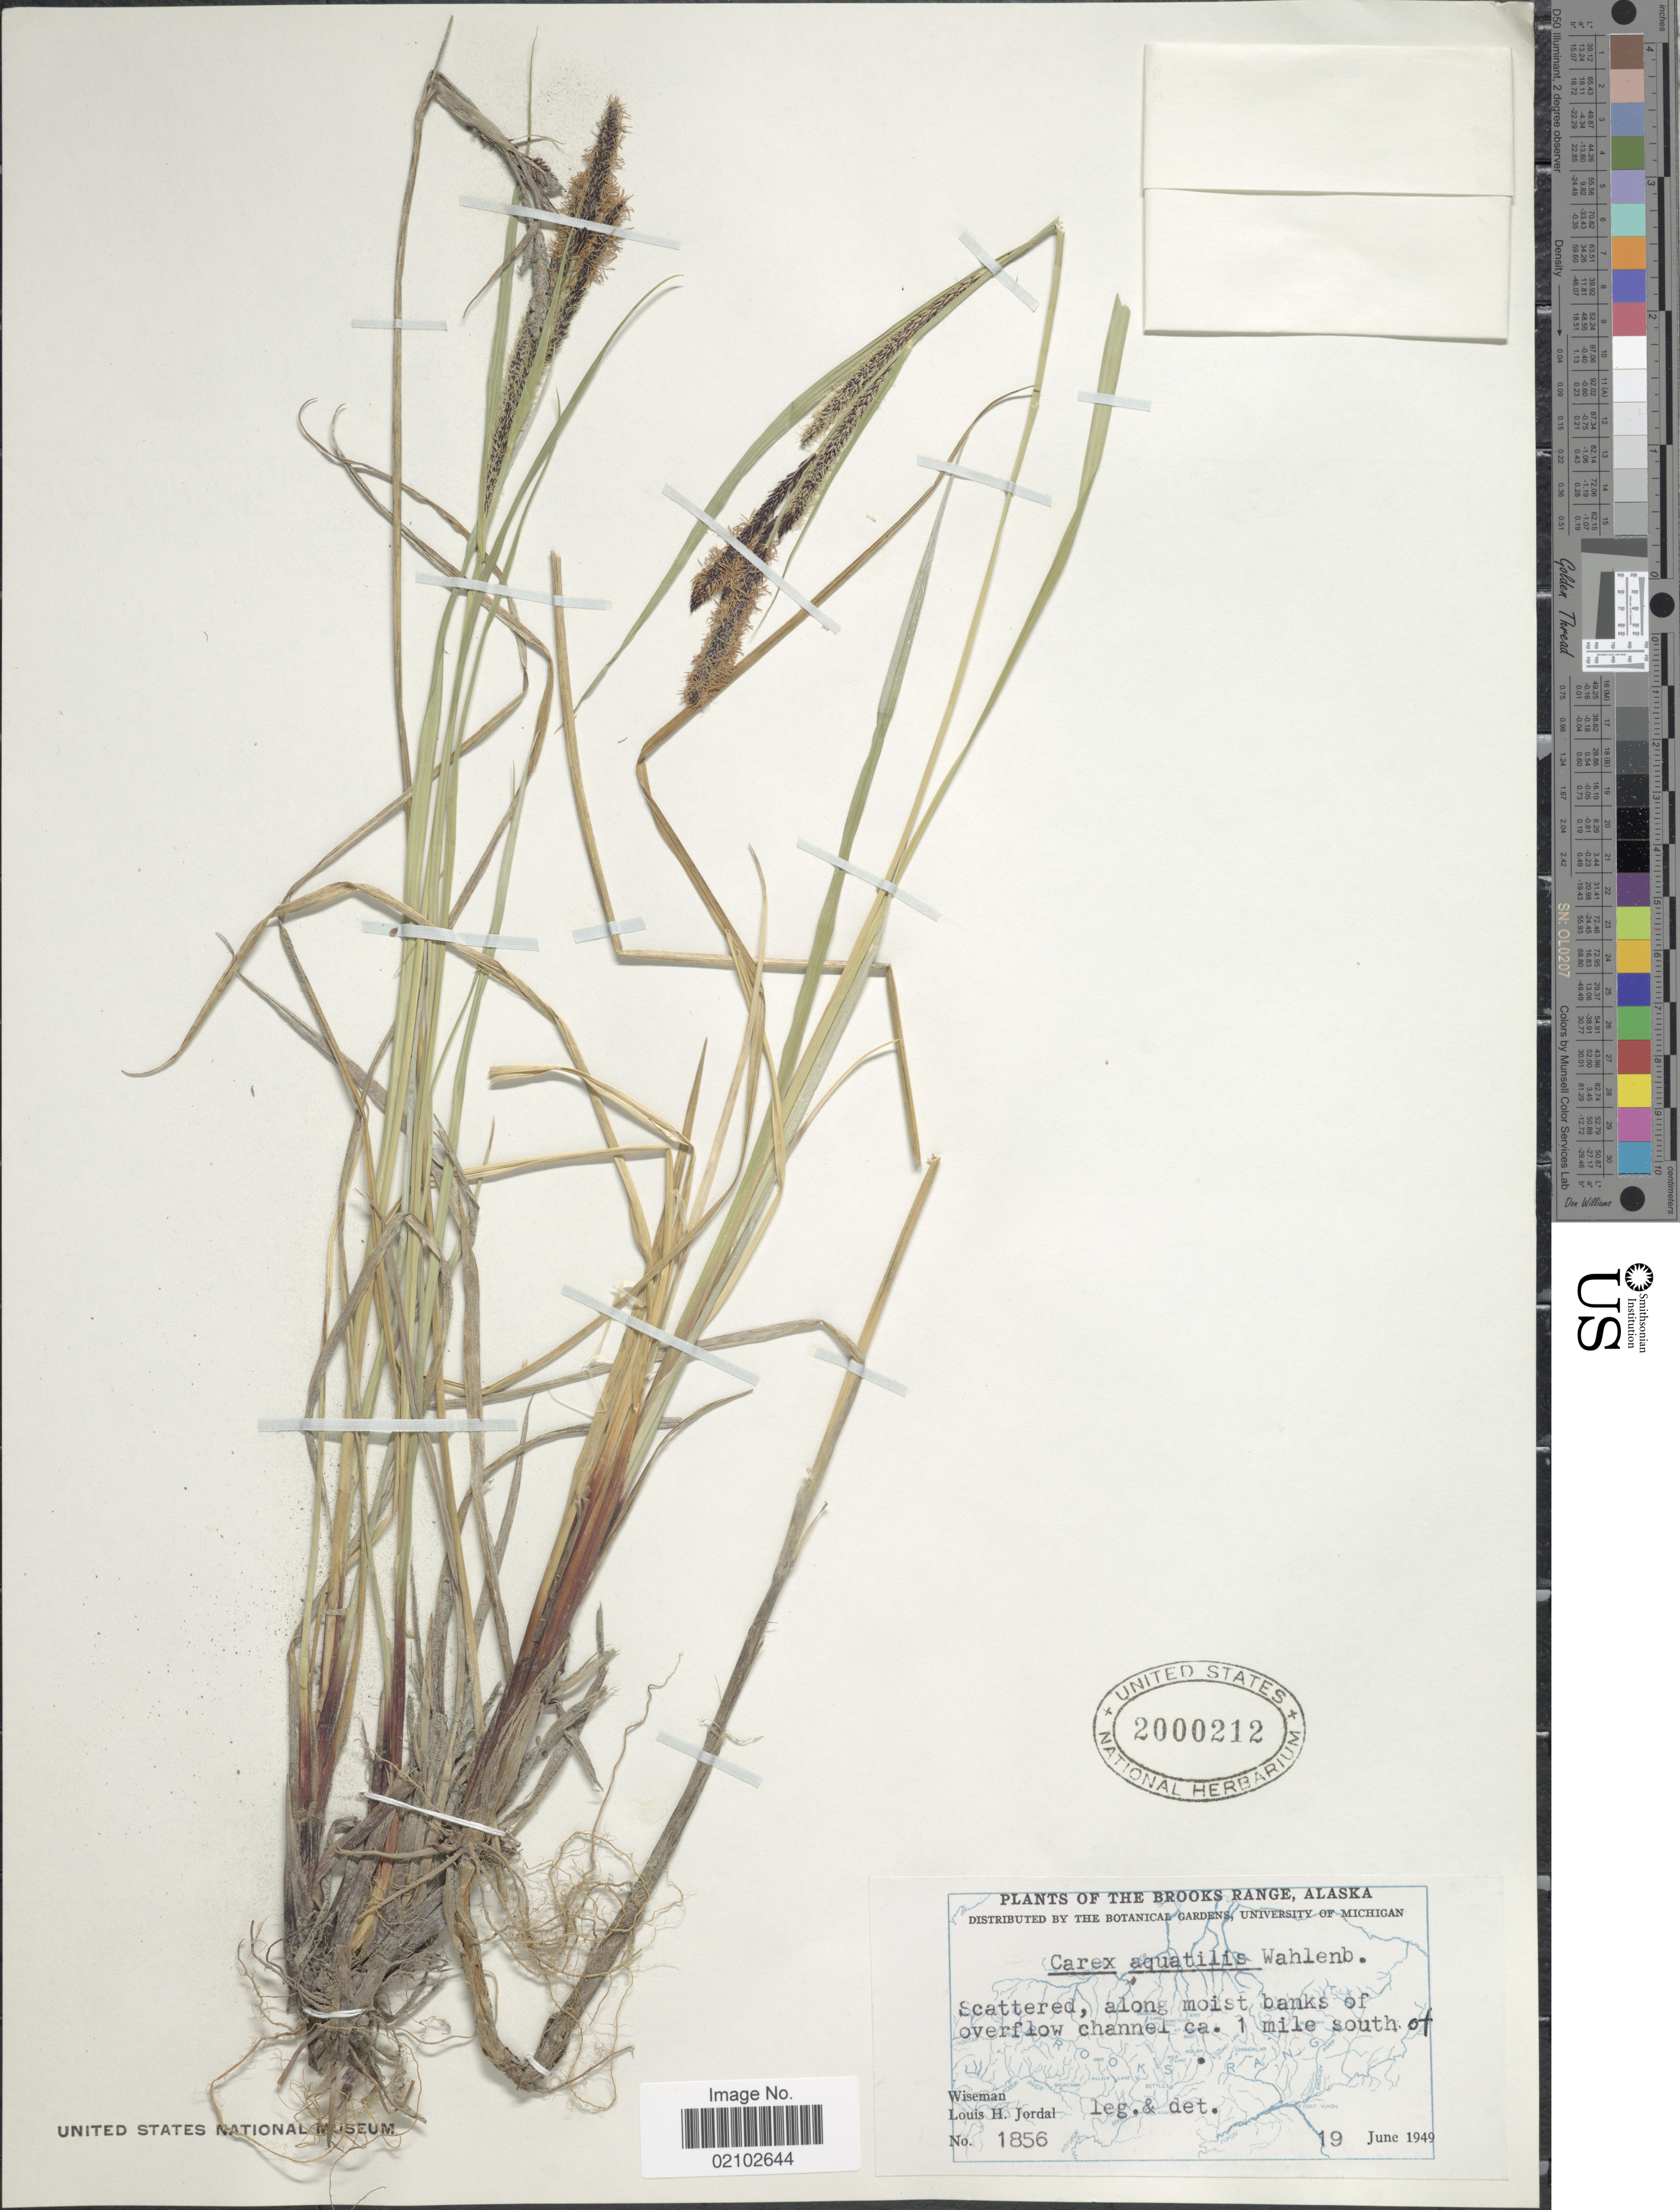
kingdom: Plantae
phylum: Tracheophyta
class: Liliopsida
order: Poales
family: Cyperaceae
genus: Carex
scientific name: Carex aquatilis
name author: Wahlenb.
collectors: L. Jordal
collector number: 1856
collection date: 1949-06-19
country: United States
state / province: Alaska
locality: The Brooks Range, along moist banks of overflow channel ca. 1 mile south of Wiseman.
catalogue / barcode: US 2000212